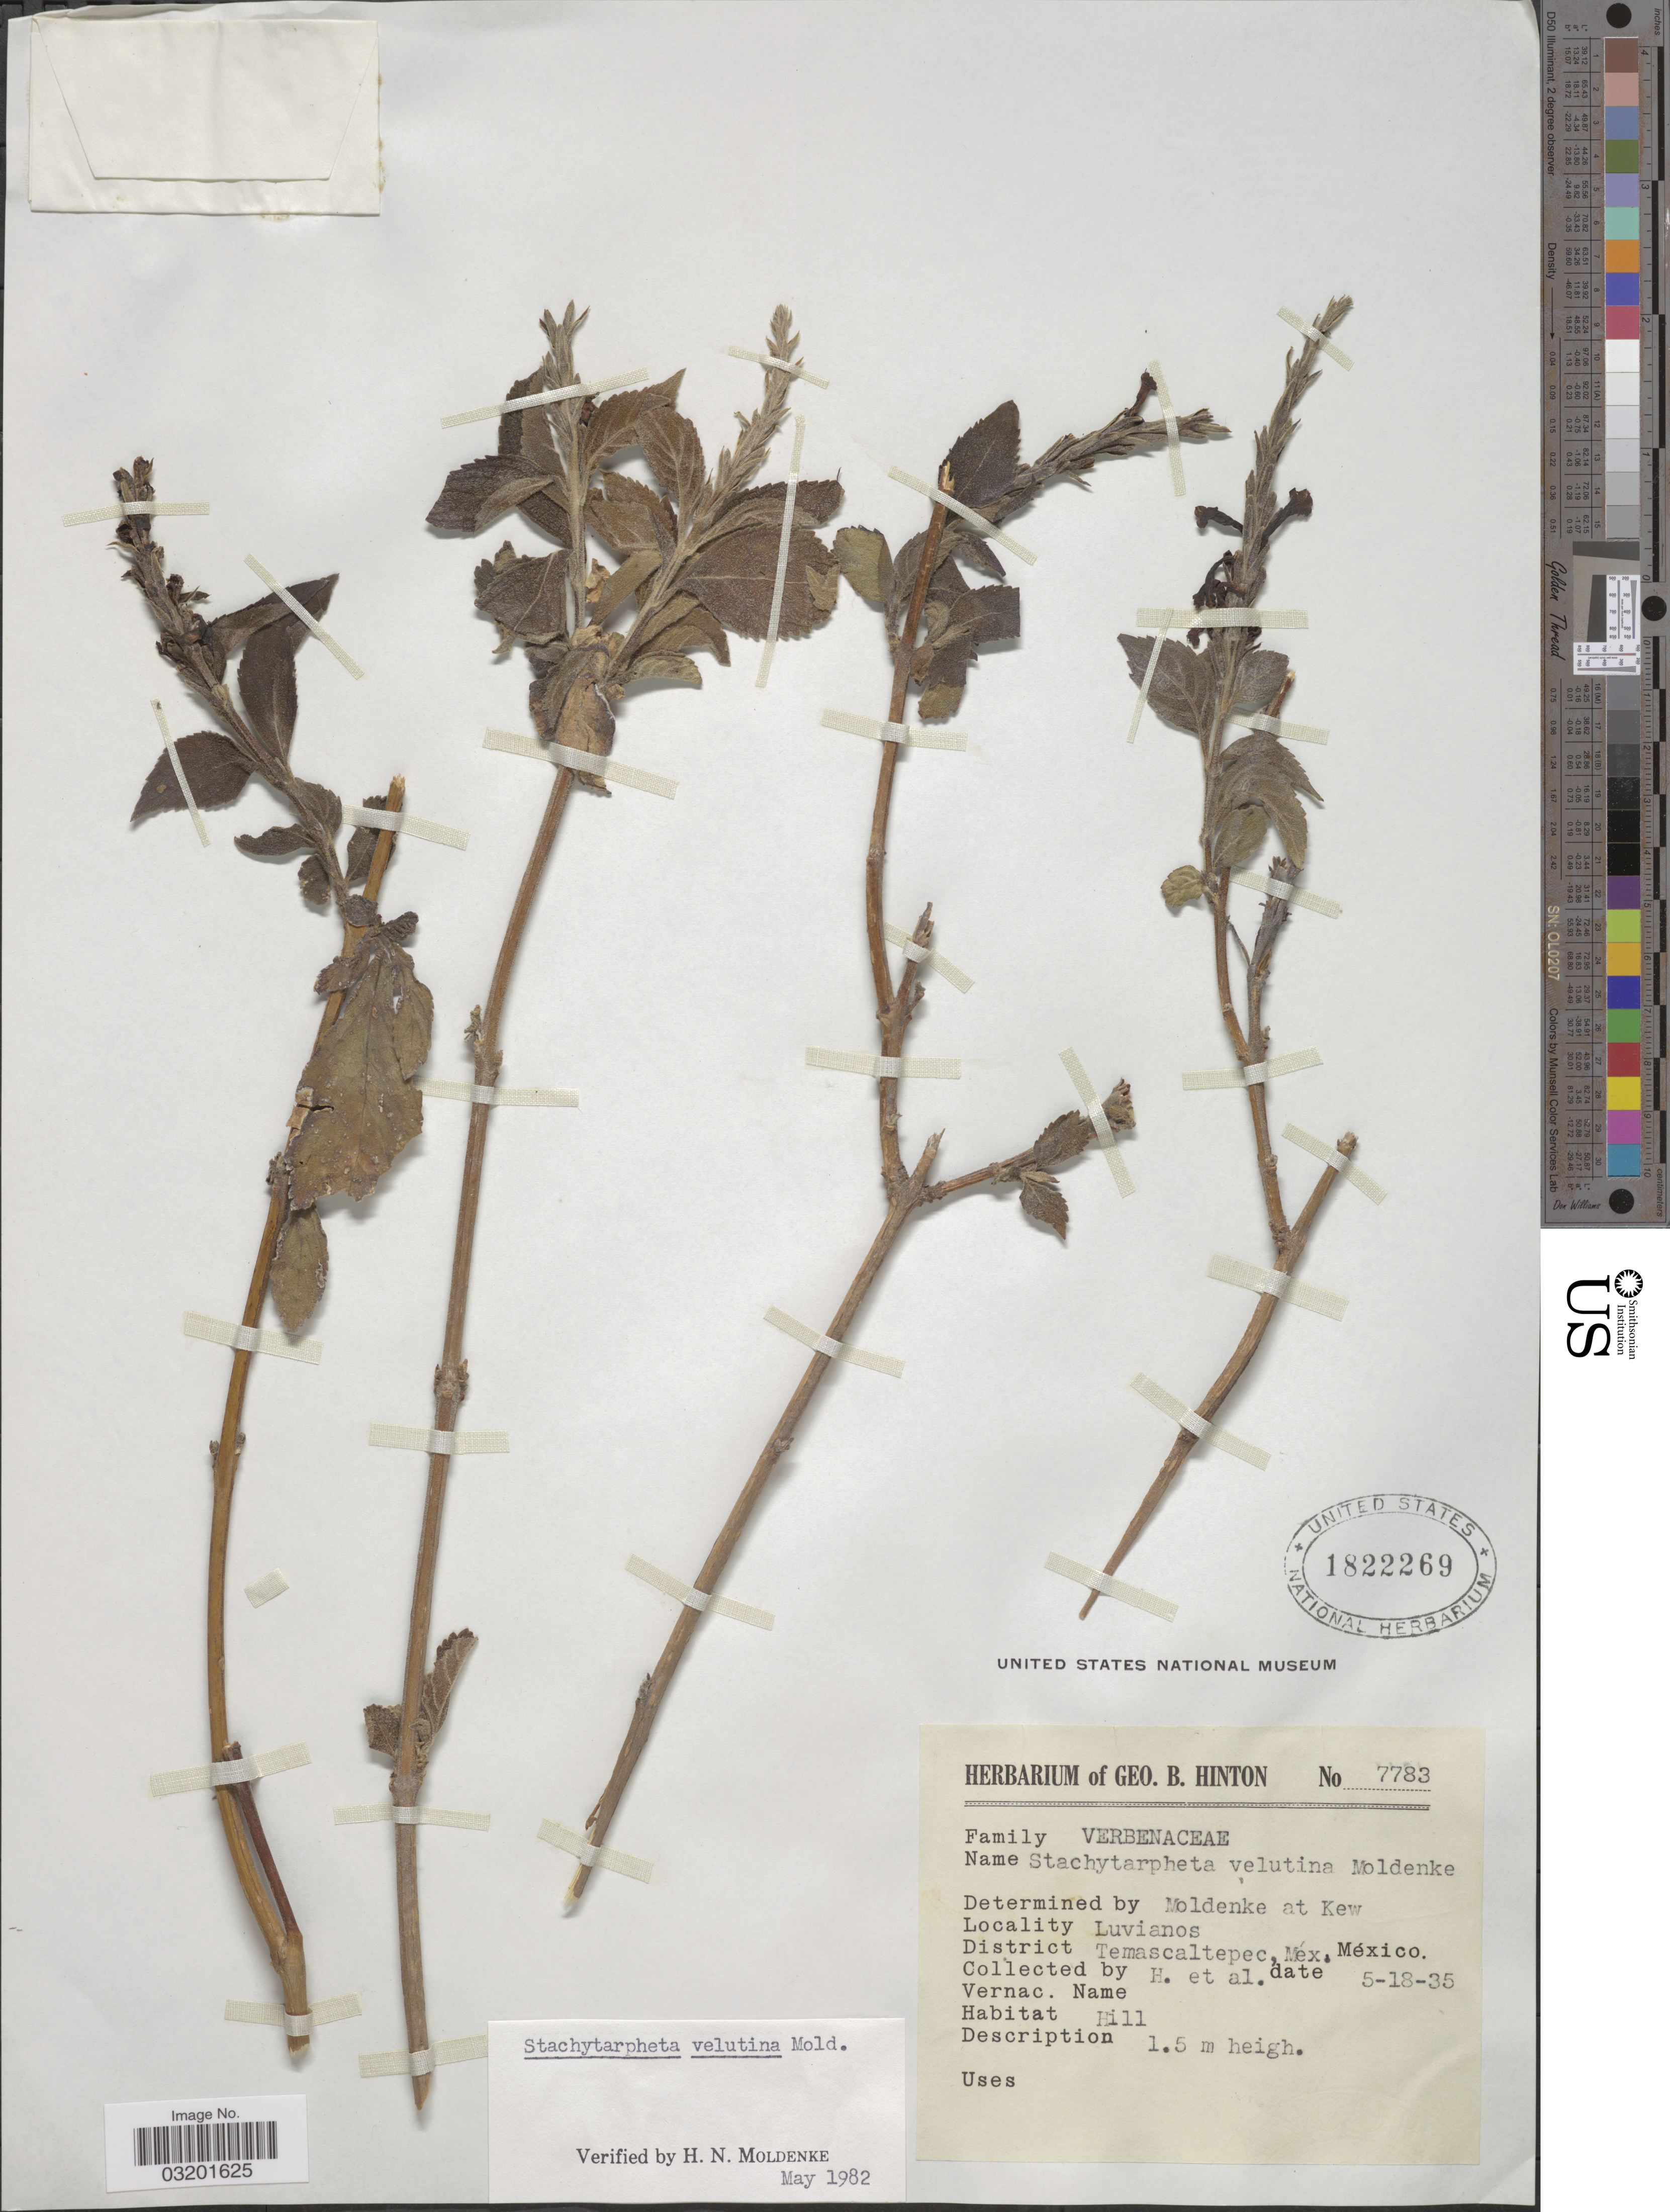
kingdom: Plantae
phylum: Tracheophyta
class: Magnoliopsida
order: Lamiales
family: Verbenaceae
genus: Stachytarpheta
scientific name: Stachytarpheta velutina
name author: Moldenke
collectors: G. B. Hinton & et al.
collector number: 7783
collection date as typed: Transcribed d/m/y: 18/5/35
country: Mexico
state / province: México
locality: Luvianos. District Temascaltepec, Méx.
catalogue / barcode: US 1822269